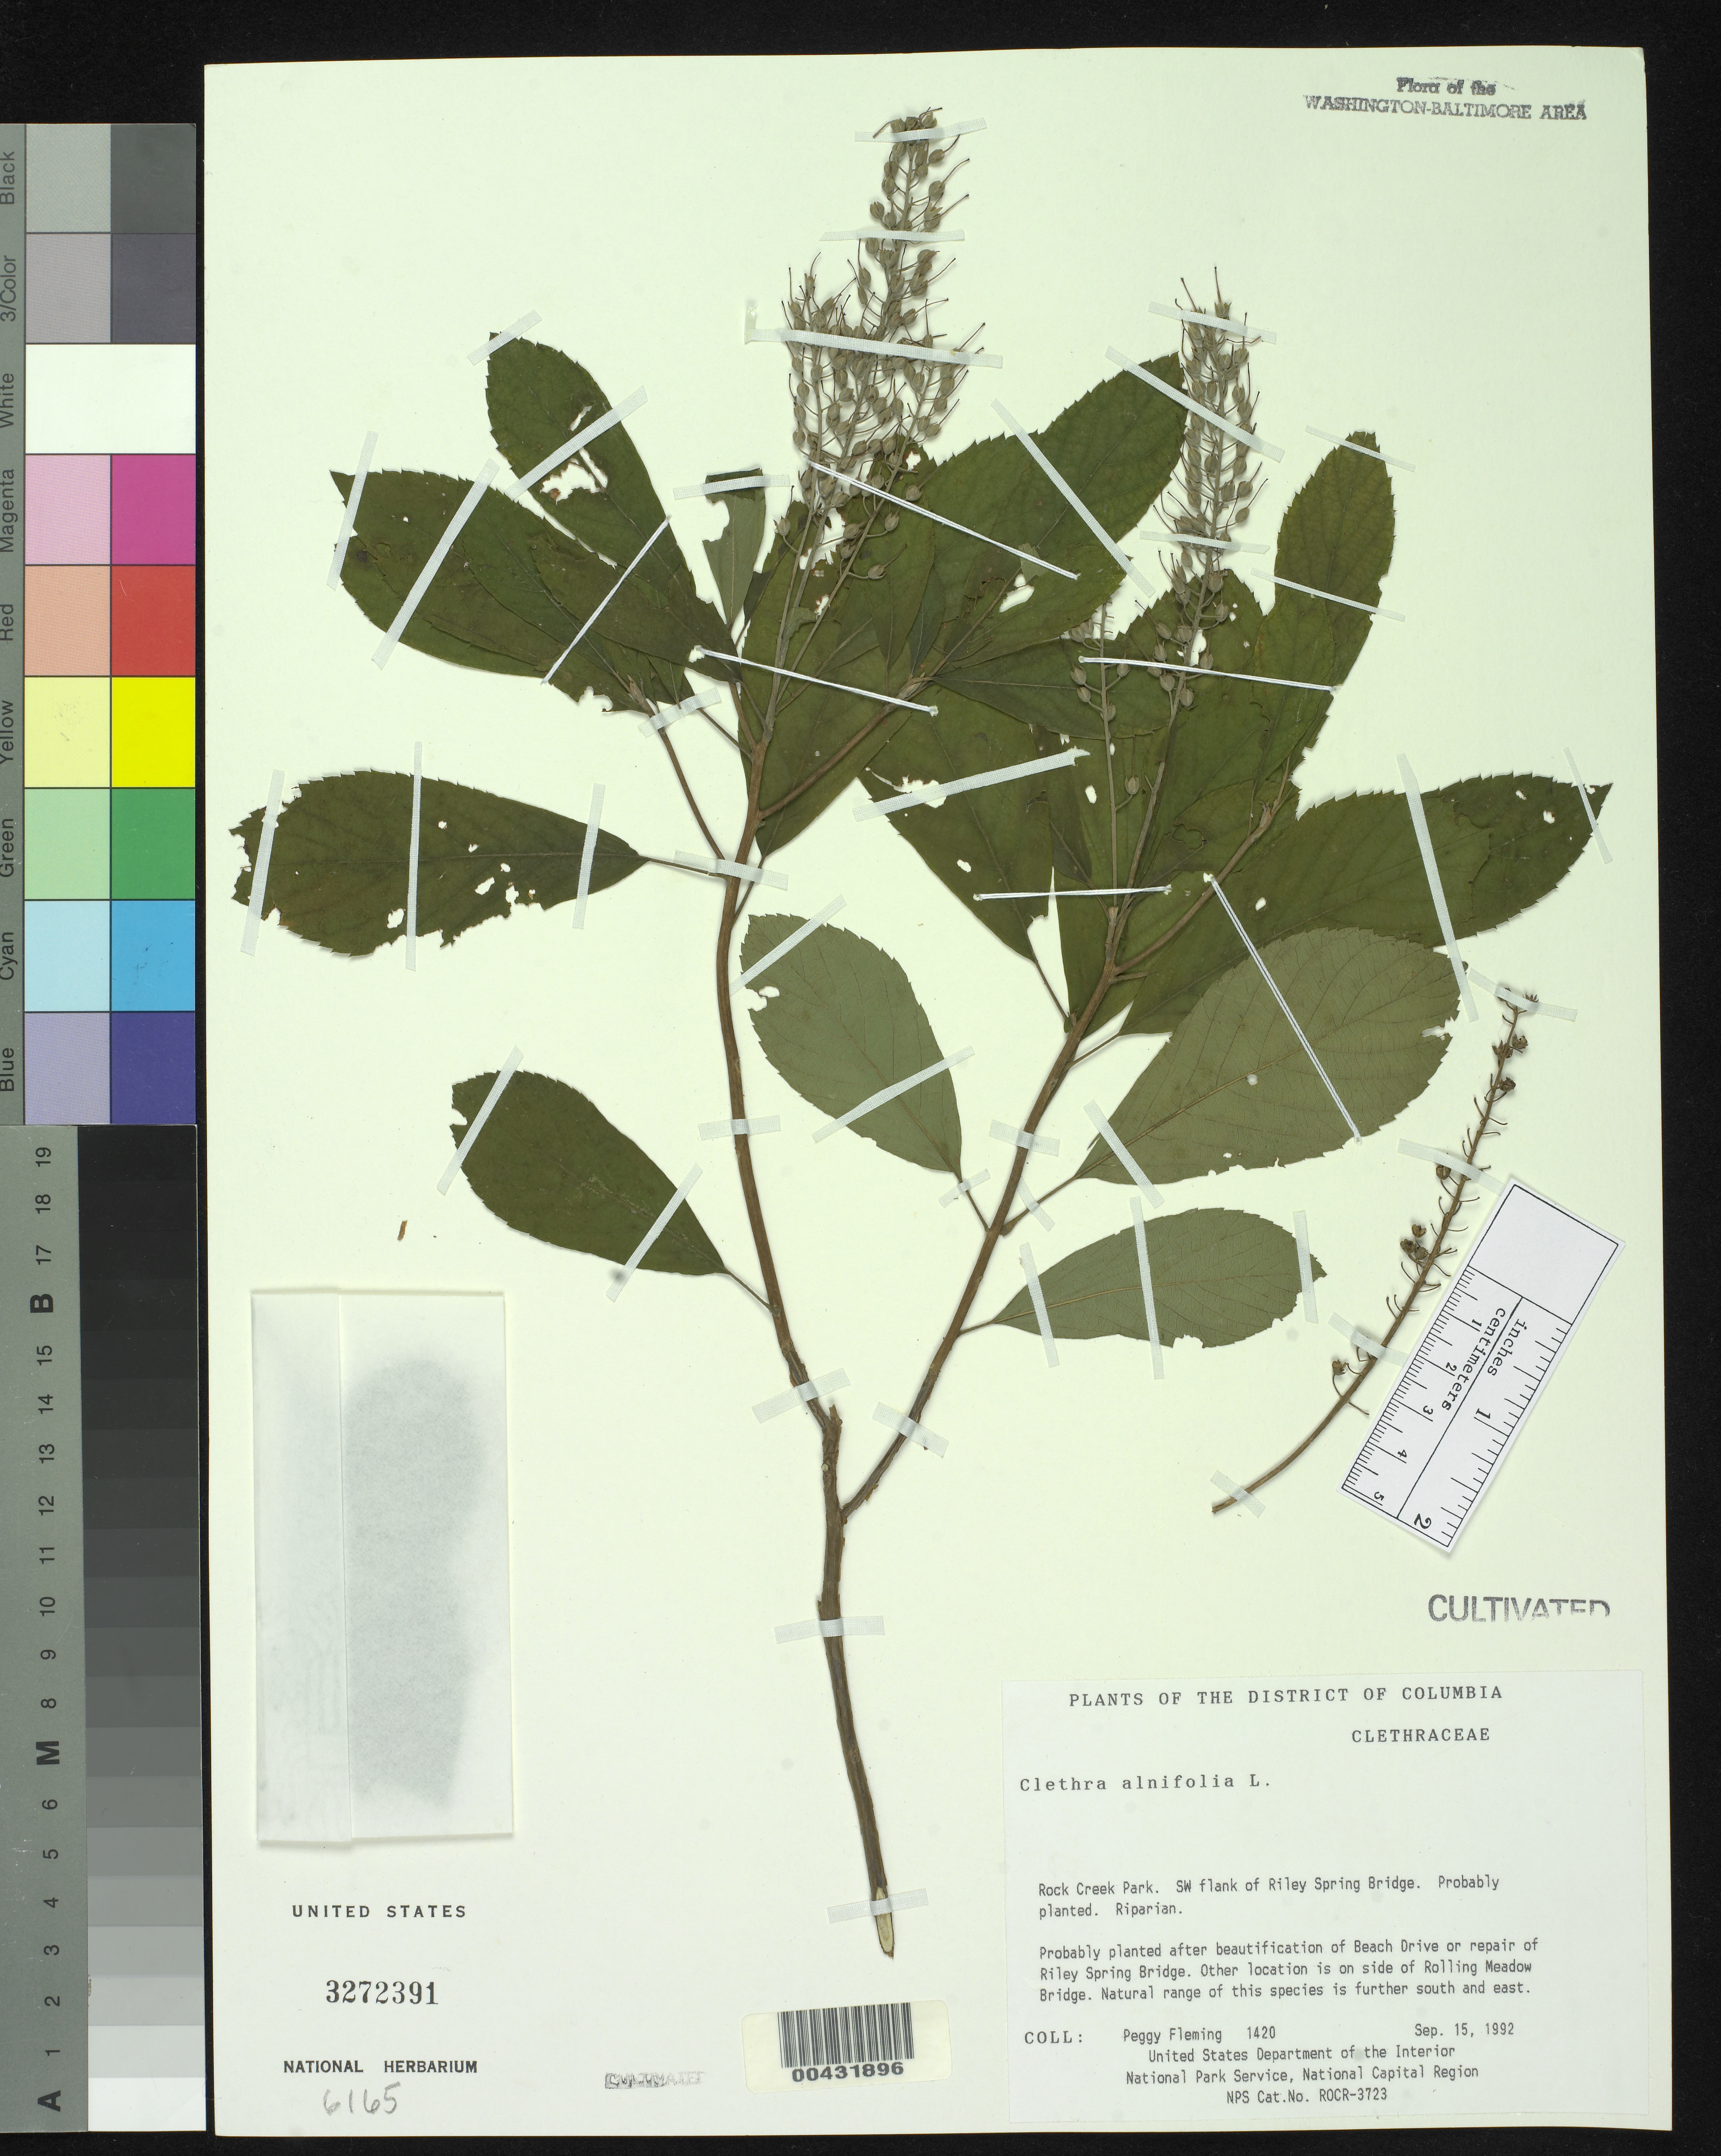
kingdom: Plantae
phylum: Tracheophyta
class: Magnoliopsida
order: Ericales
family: Clethraceae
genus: Clethra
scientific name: Clethra alnifolia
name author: L.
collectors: P. Fleming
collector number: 1420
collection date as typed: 15 Sep 1992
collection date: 1992-09-15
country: United States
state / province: District of Columbia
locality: Rock Creek Park, SW of Riley Spring Bridge Rock Creek Park & vicinity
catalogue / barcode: US 3272391